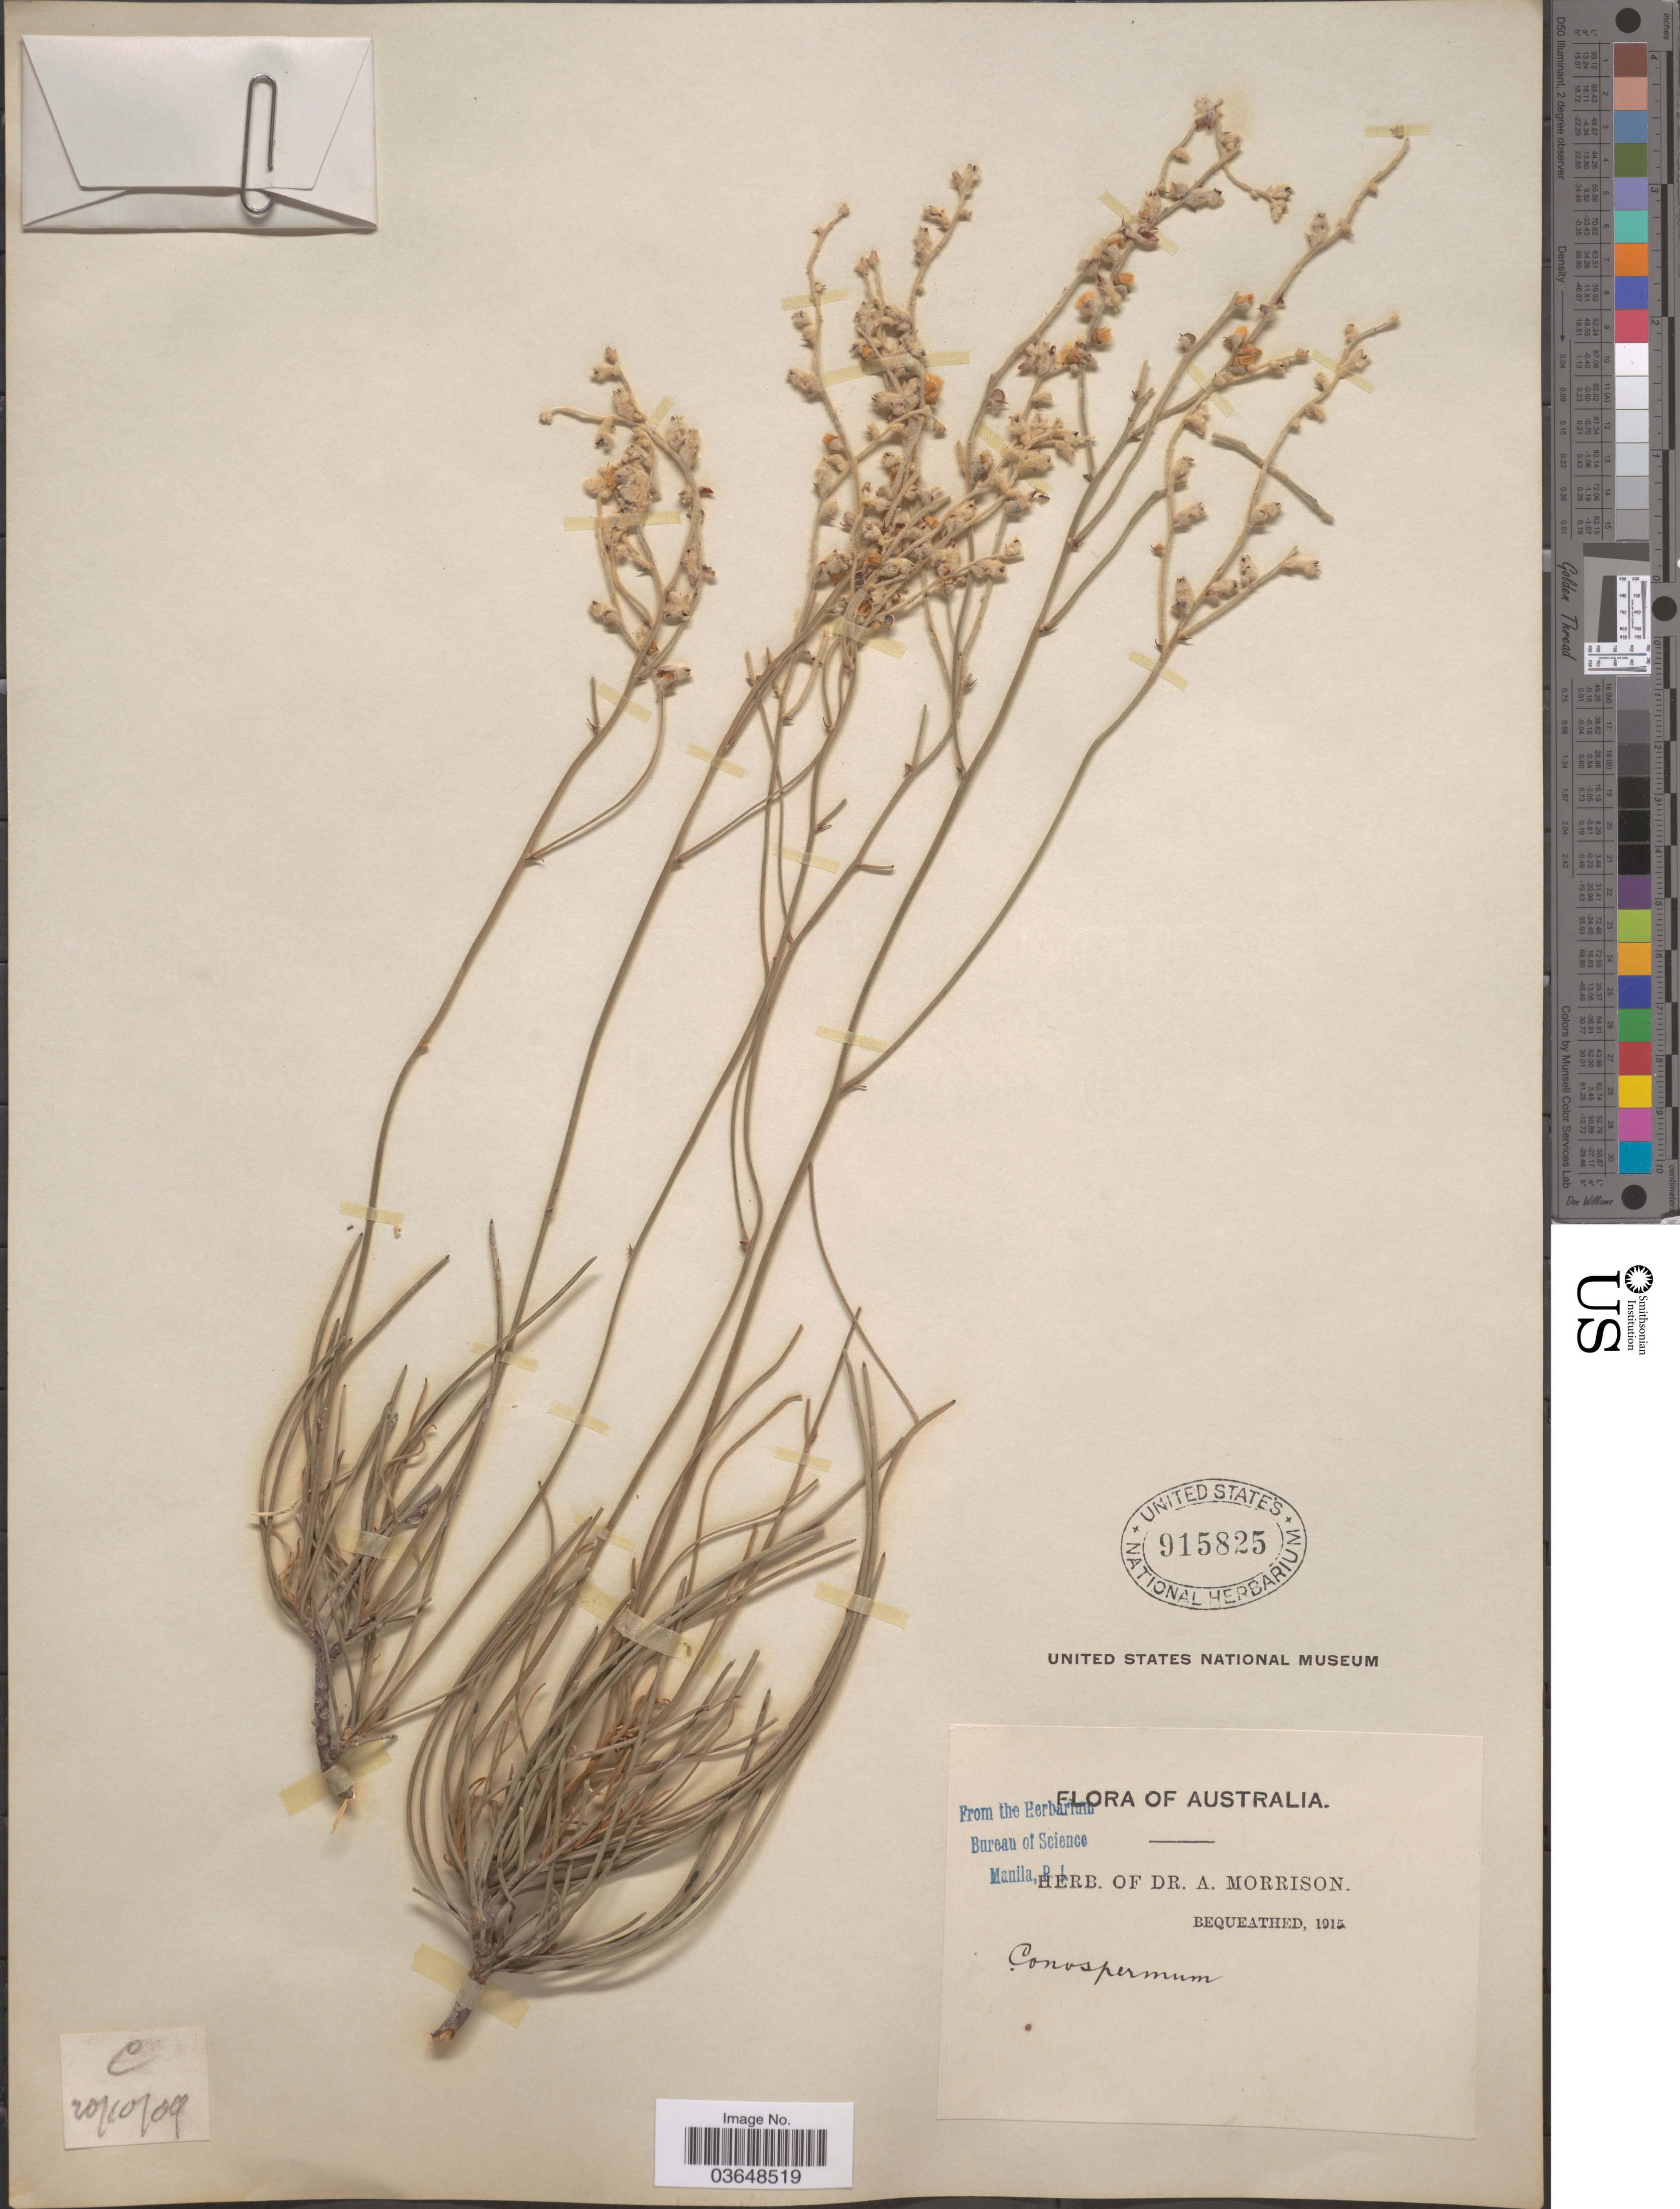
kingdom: Plantae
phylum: Tracheophyta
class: Magnoliopsida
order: Proteales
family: Proteaceae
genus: Conospermum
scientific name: Conospermum sp.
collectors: ex herb. Dr. A. Morrison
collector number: C?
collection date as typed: Transcribed d/m/y: 20/10/9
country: Australia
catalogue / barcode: US 915825